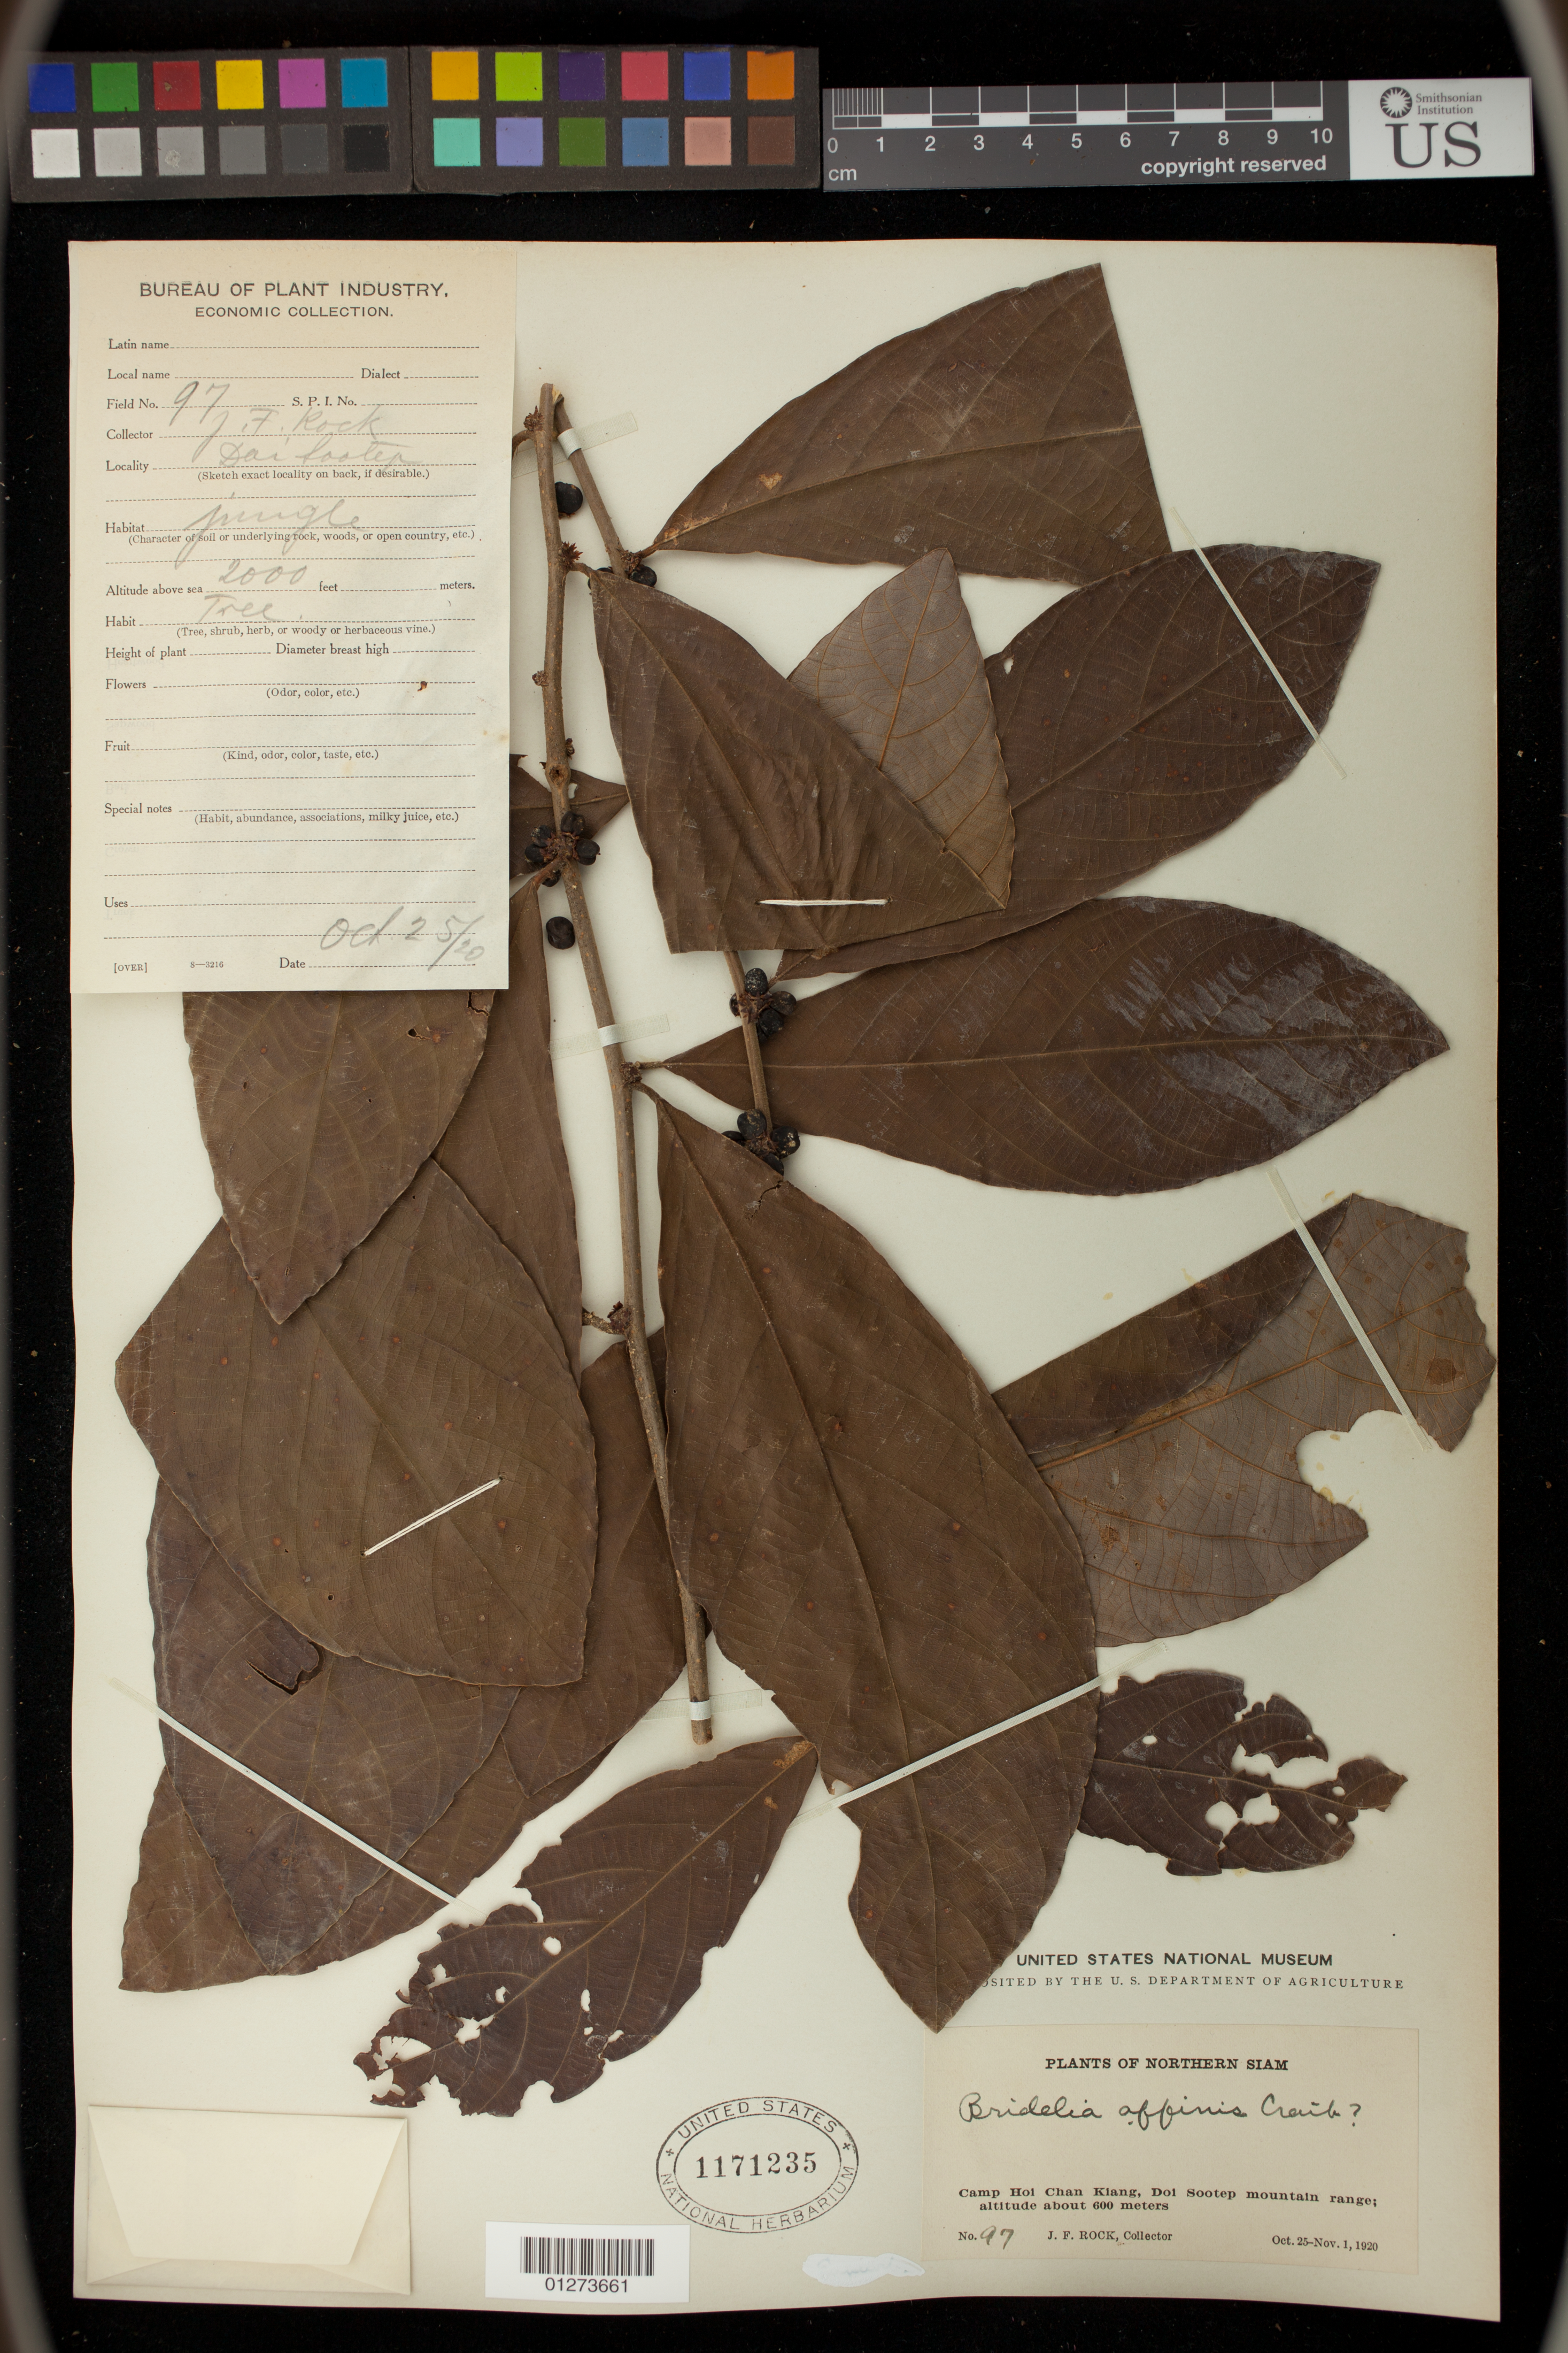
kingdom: Plantae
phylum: Tracheophyta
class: Magnoliopsida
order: Malpighiales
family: Phyllanthaceae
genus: Bridelia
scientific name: Bridelia affinis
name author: Craib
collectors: J. Rock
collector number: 97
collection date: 1920-10-23/1920-11-01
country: Thailand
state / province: Chiang Mai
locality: Camp Hoi Chan Kiang, Doi Sootep mountain range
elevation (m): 600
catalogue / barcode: US 1171235